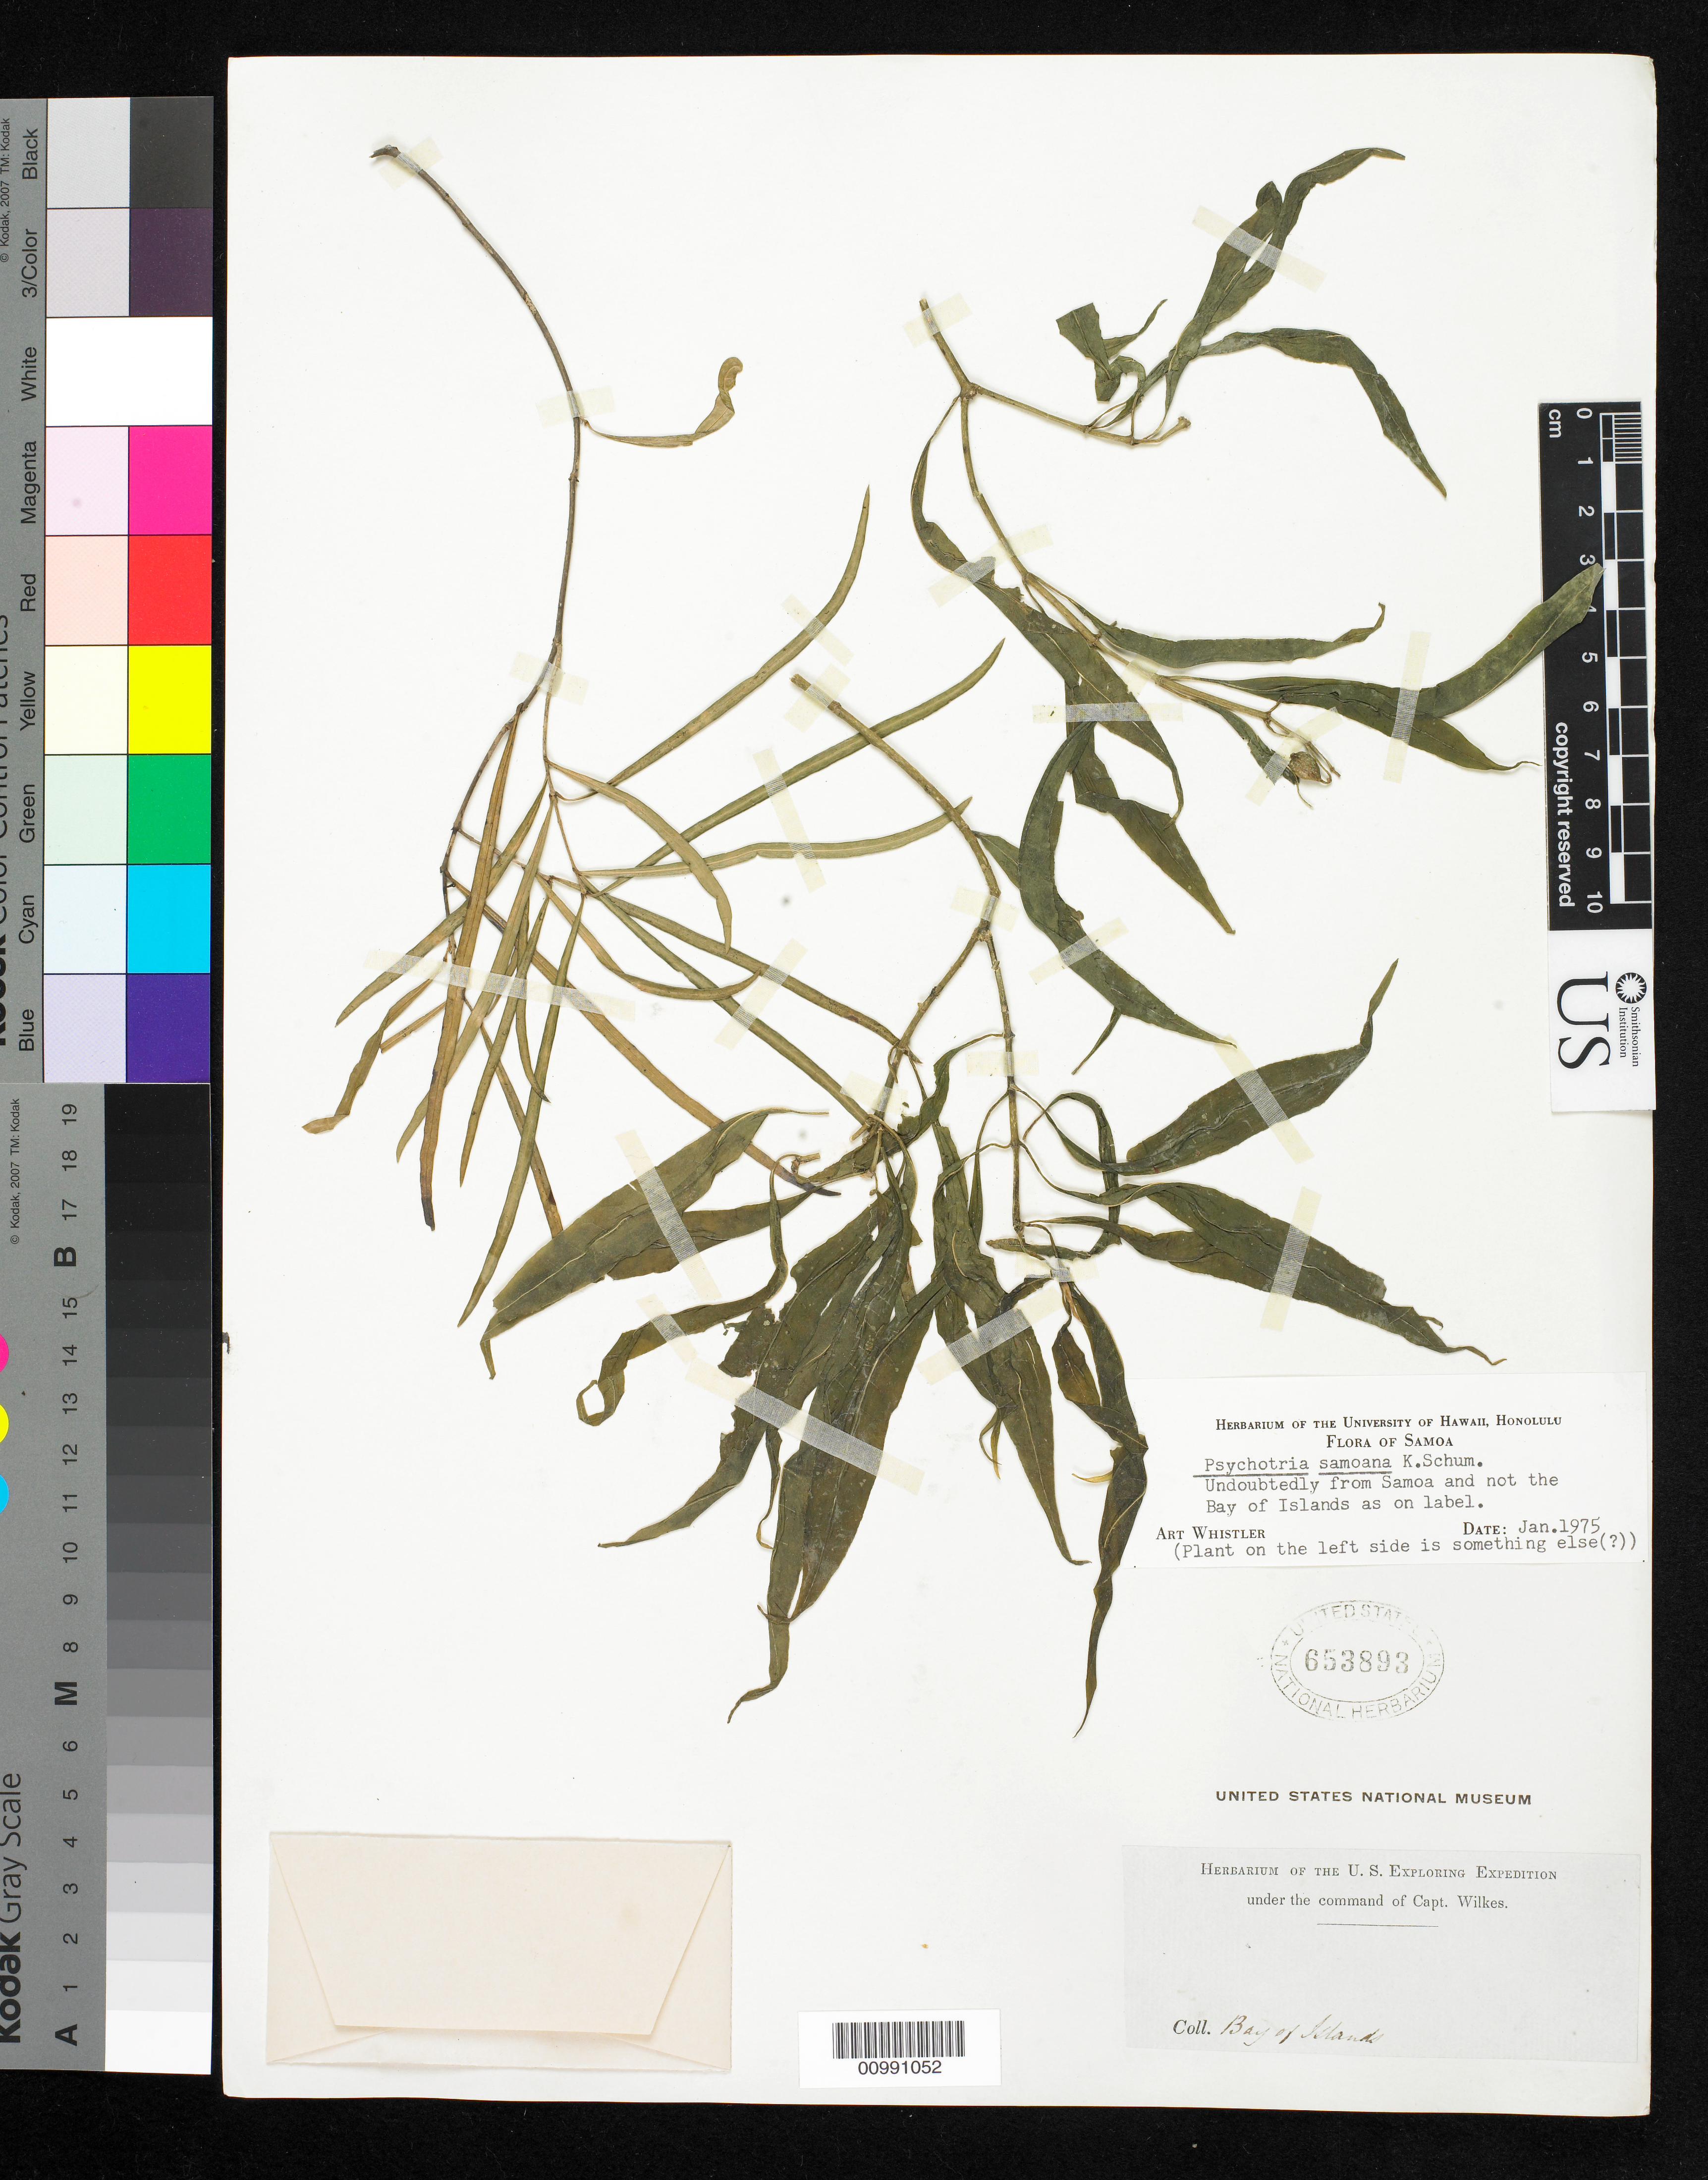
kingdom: Plantae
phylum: Tracheophyta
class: Magnoliopsida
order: Gentianales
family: Rubiaceae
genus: Psychotria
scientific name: Psychotria samoana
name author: K. Schum.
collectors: Wilkes Explor. Exped.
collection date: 1838/1842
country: American Samoa / Samoa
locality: Samoan Islands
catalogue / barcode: US 653893